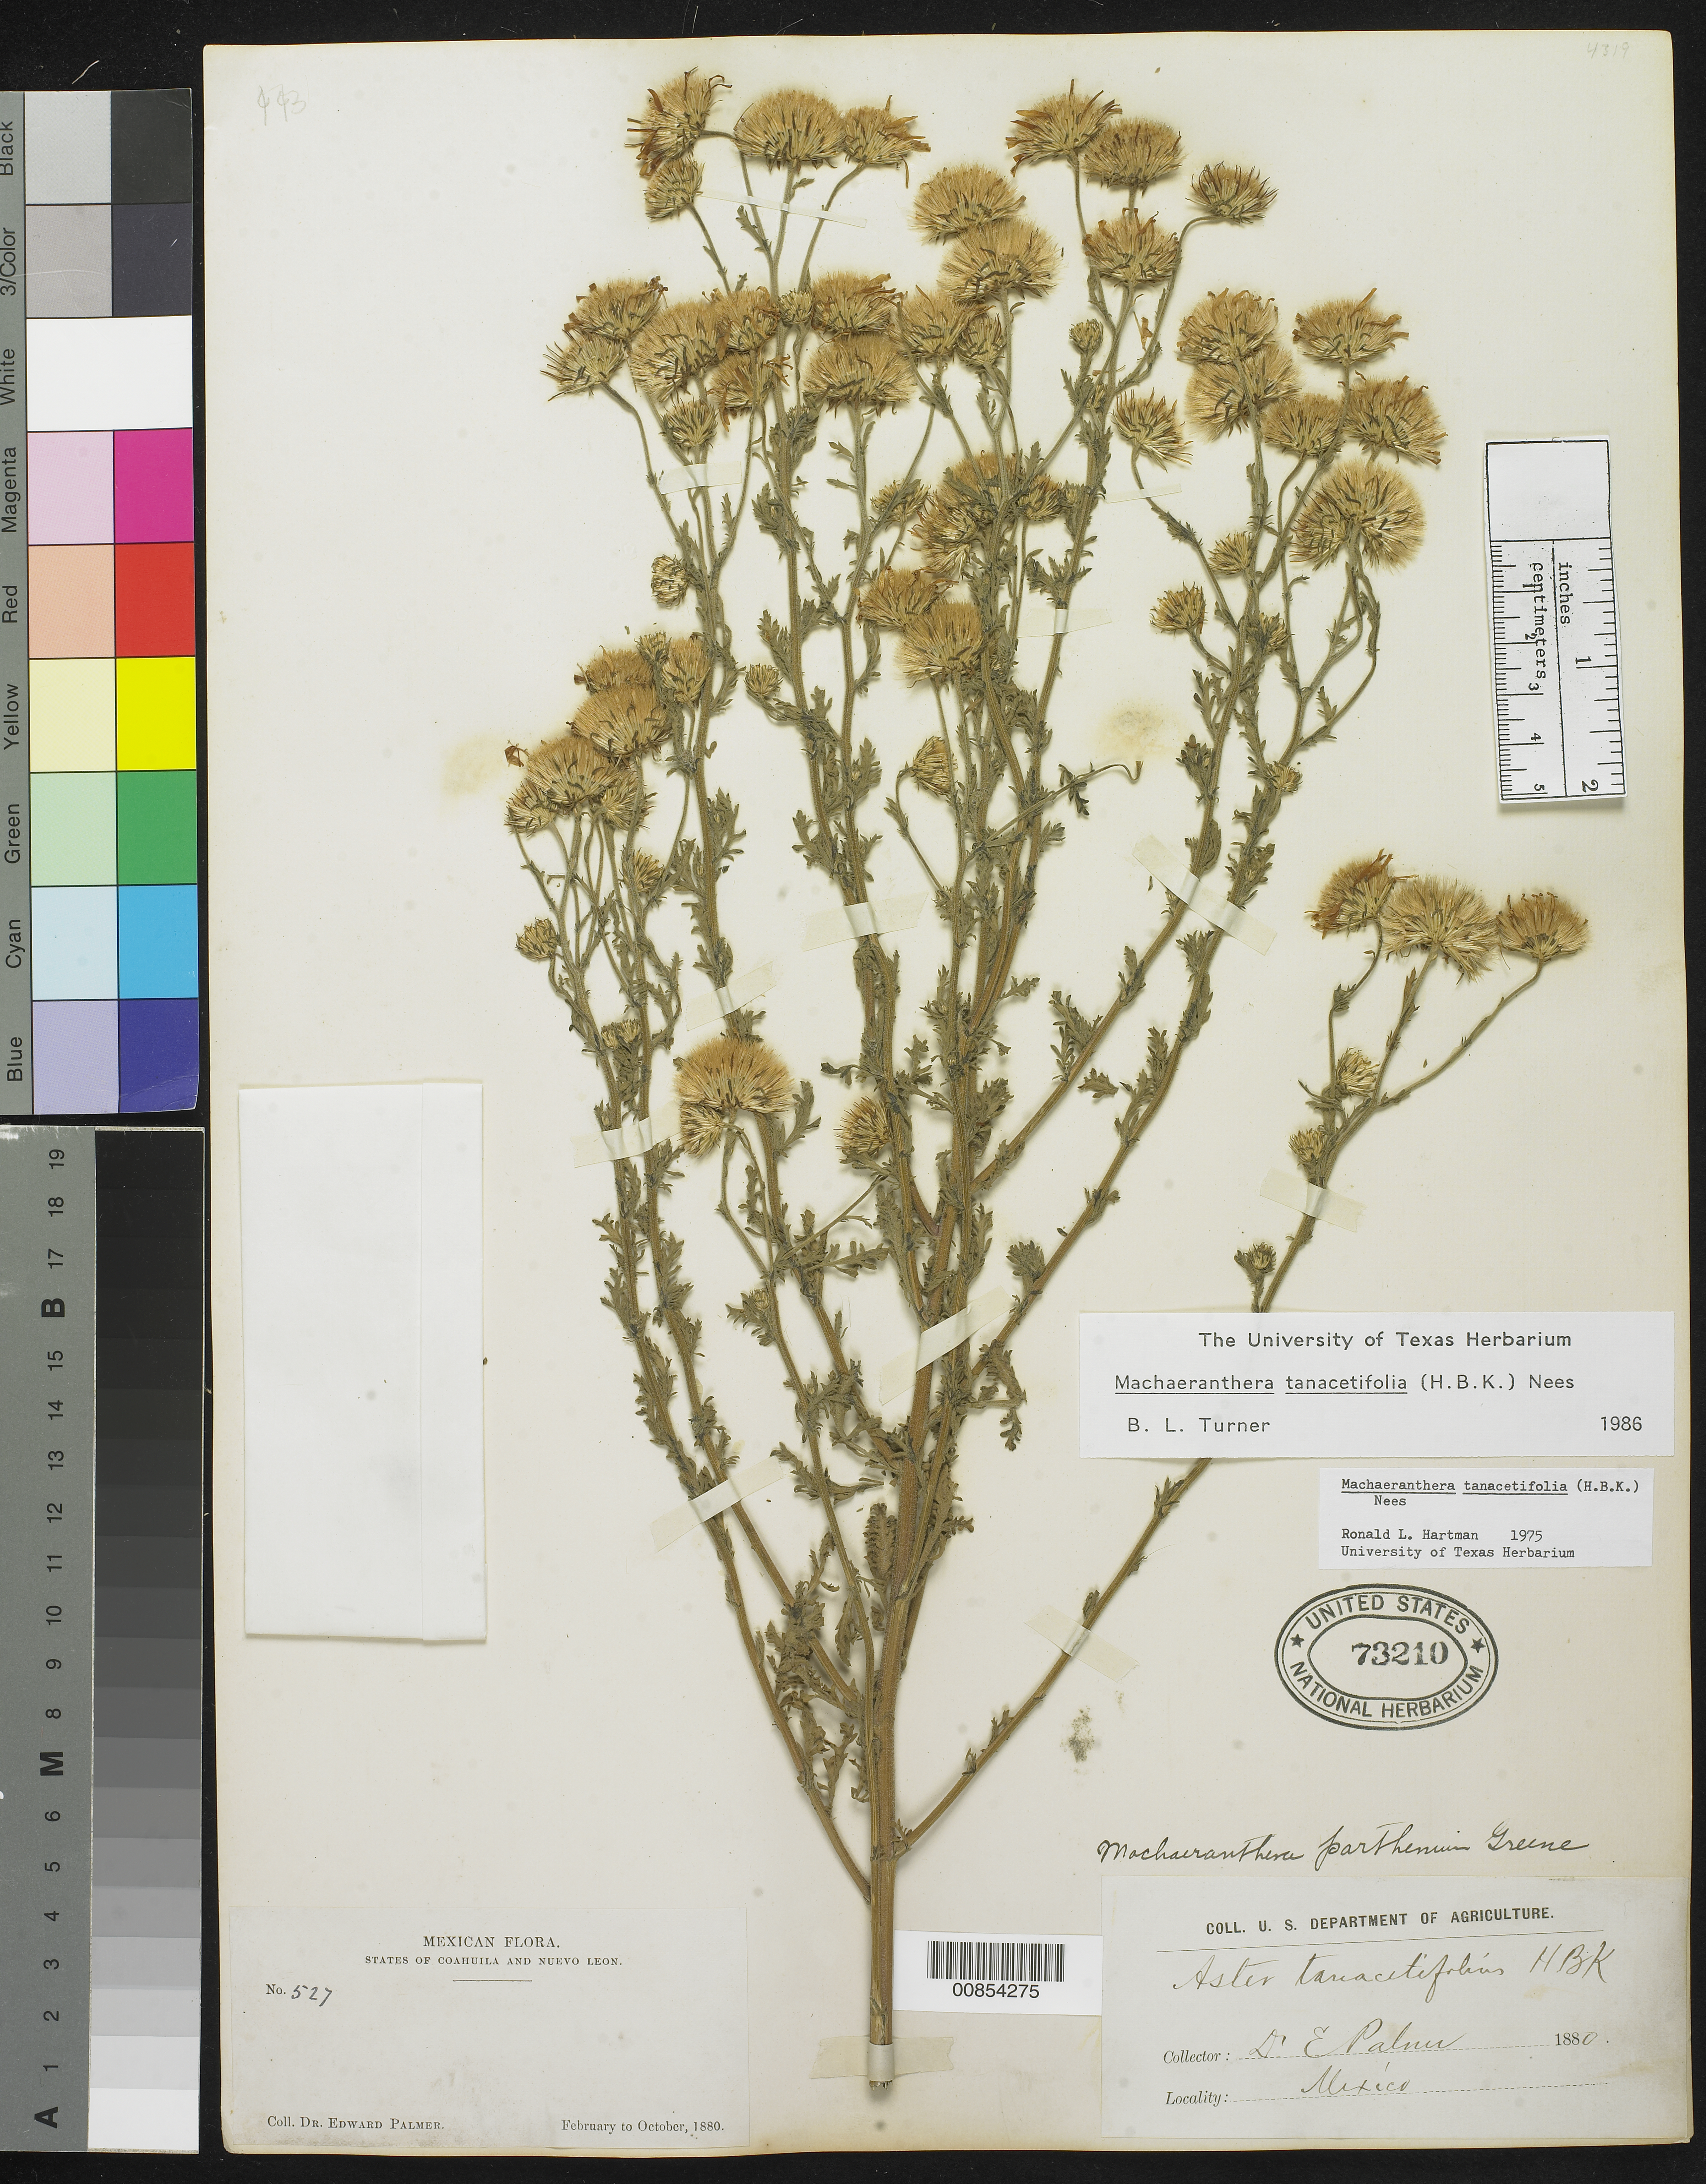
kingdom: Plantae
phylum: Tracheophyta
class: Magnoliopsida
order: Asterales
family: Asteraceae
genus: Machaeranthera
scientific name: Machaeranthera tanacetifolia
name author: (Kunth) Nees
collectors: E. Palmer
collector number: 527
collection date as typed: Feb 1880 to -- Oct 1880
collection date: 1880-02/1880-10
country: Mexico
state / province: Coahuila / Nuevo León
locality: States of Coahuila and Nuevo León.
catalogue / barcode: US 73210